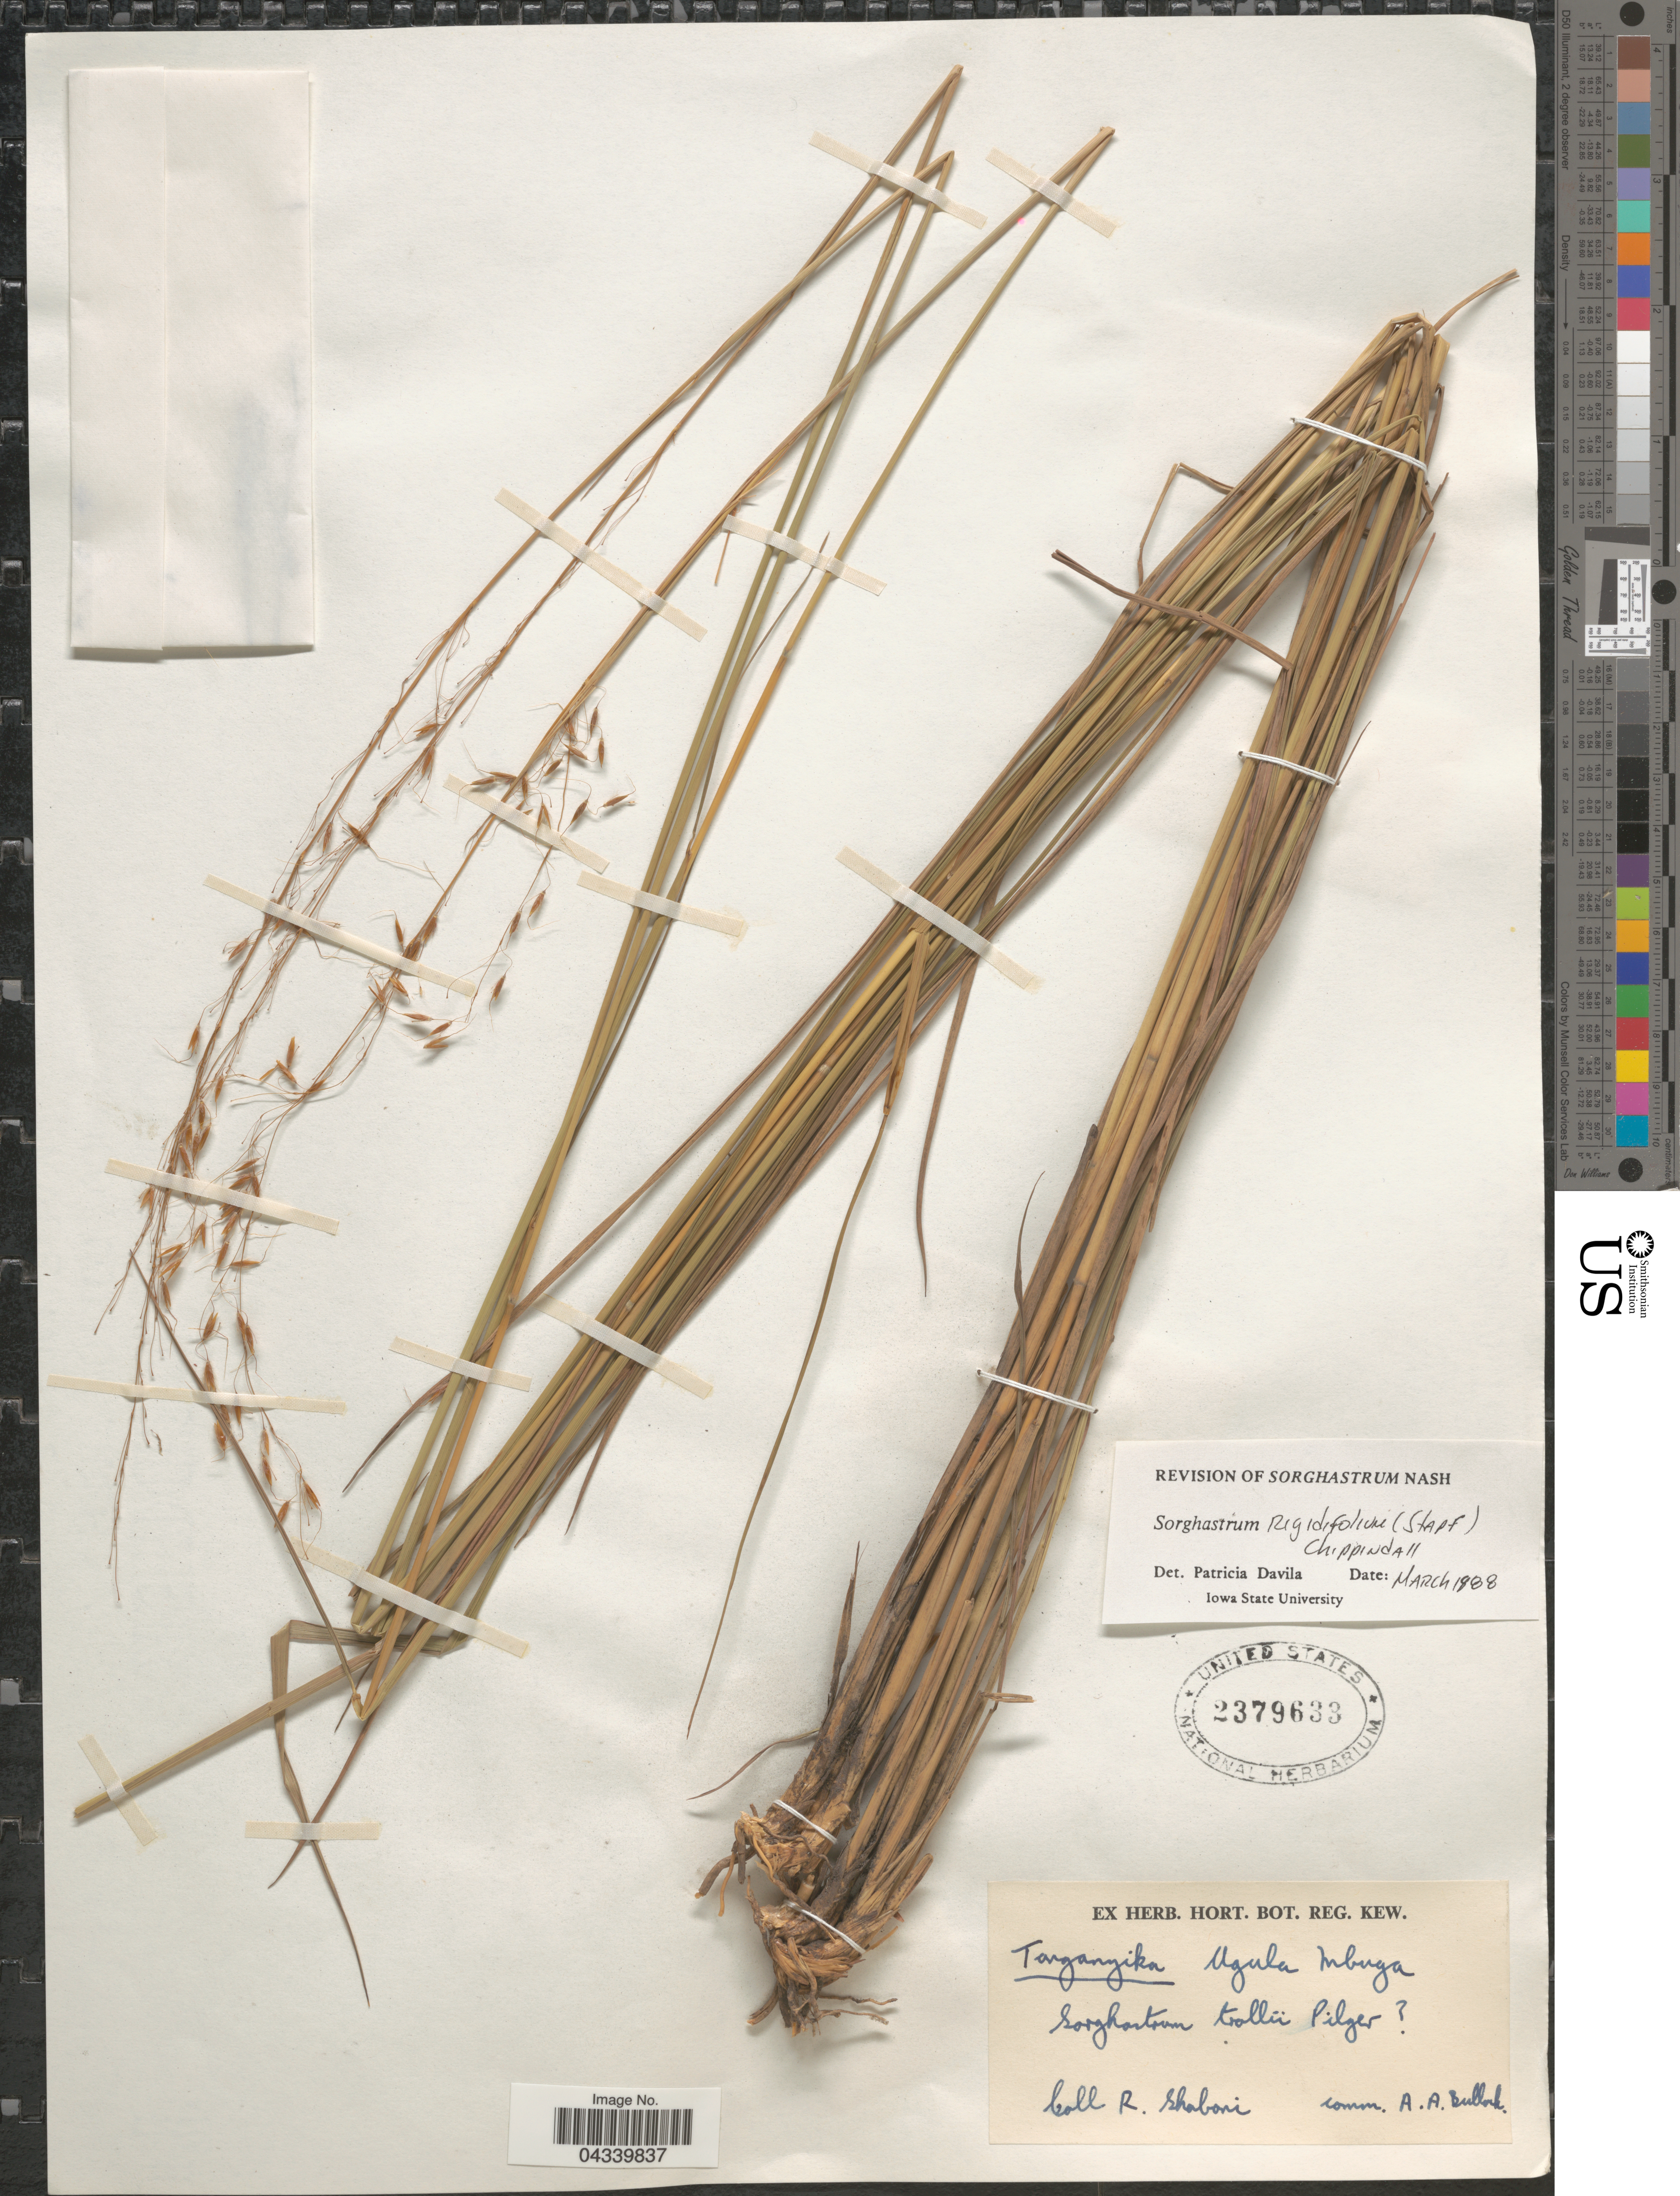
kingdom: Plantae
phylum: Tracheophyta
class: Liliopsida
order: Poales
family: Poaceae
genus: Sorghastrum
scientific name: Sorghastrum stipoides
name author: (Kunth) Nash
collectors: R. Shabani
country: Tanzania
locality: Tanganyika Ugula Mbuga.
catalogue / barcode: US 2379633